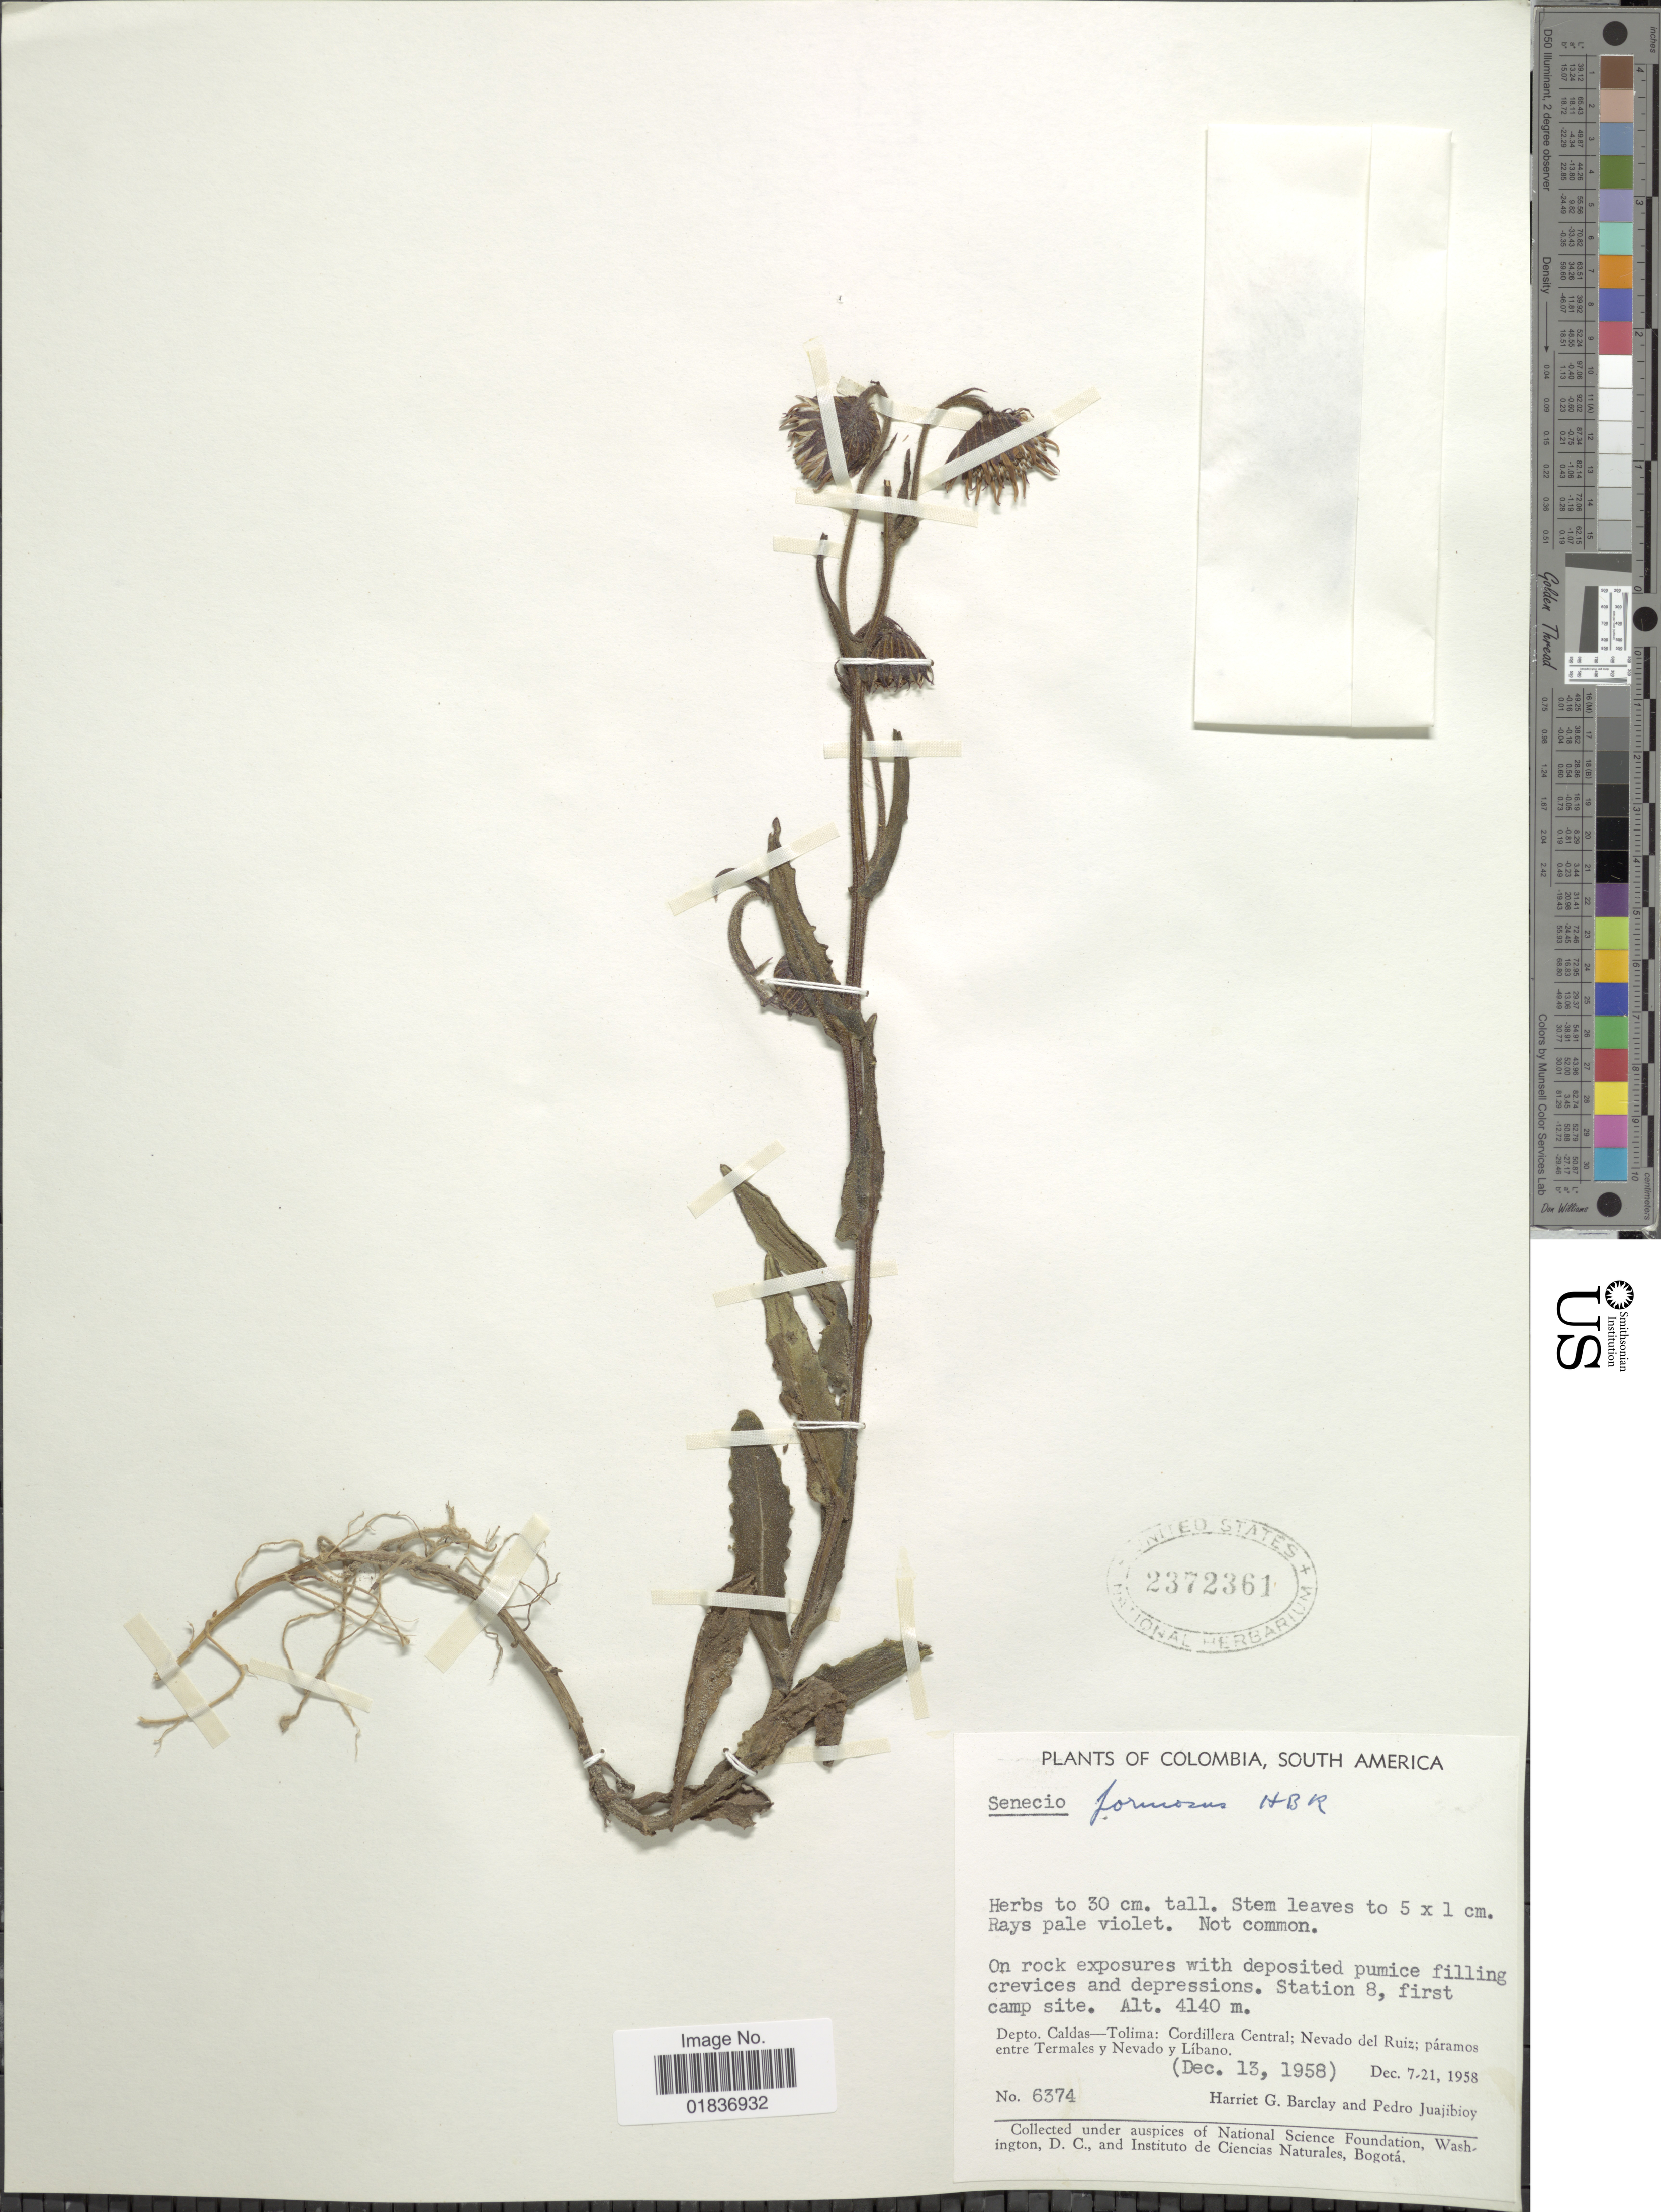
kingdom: Plantae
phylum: Tracheophyta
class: Magnoliopsida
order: Asterales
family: Asteraceae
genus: Senecio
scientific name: Senecio wedglacialis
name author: Cuatrec.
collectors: H. G. Barclay & P. Juajibioy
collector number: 6374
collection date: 1958-12-13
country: Colombia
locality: Station 8, first camp site. Depto. Caldas-Tolima: Cordillera Central; Nevado del Ruiz; paramos entre Termales y Nevado y Libano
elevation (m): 4140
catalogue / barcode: US 2372361